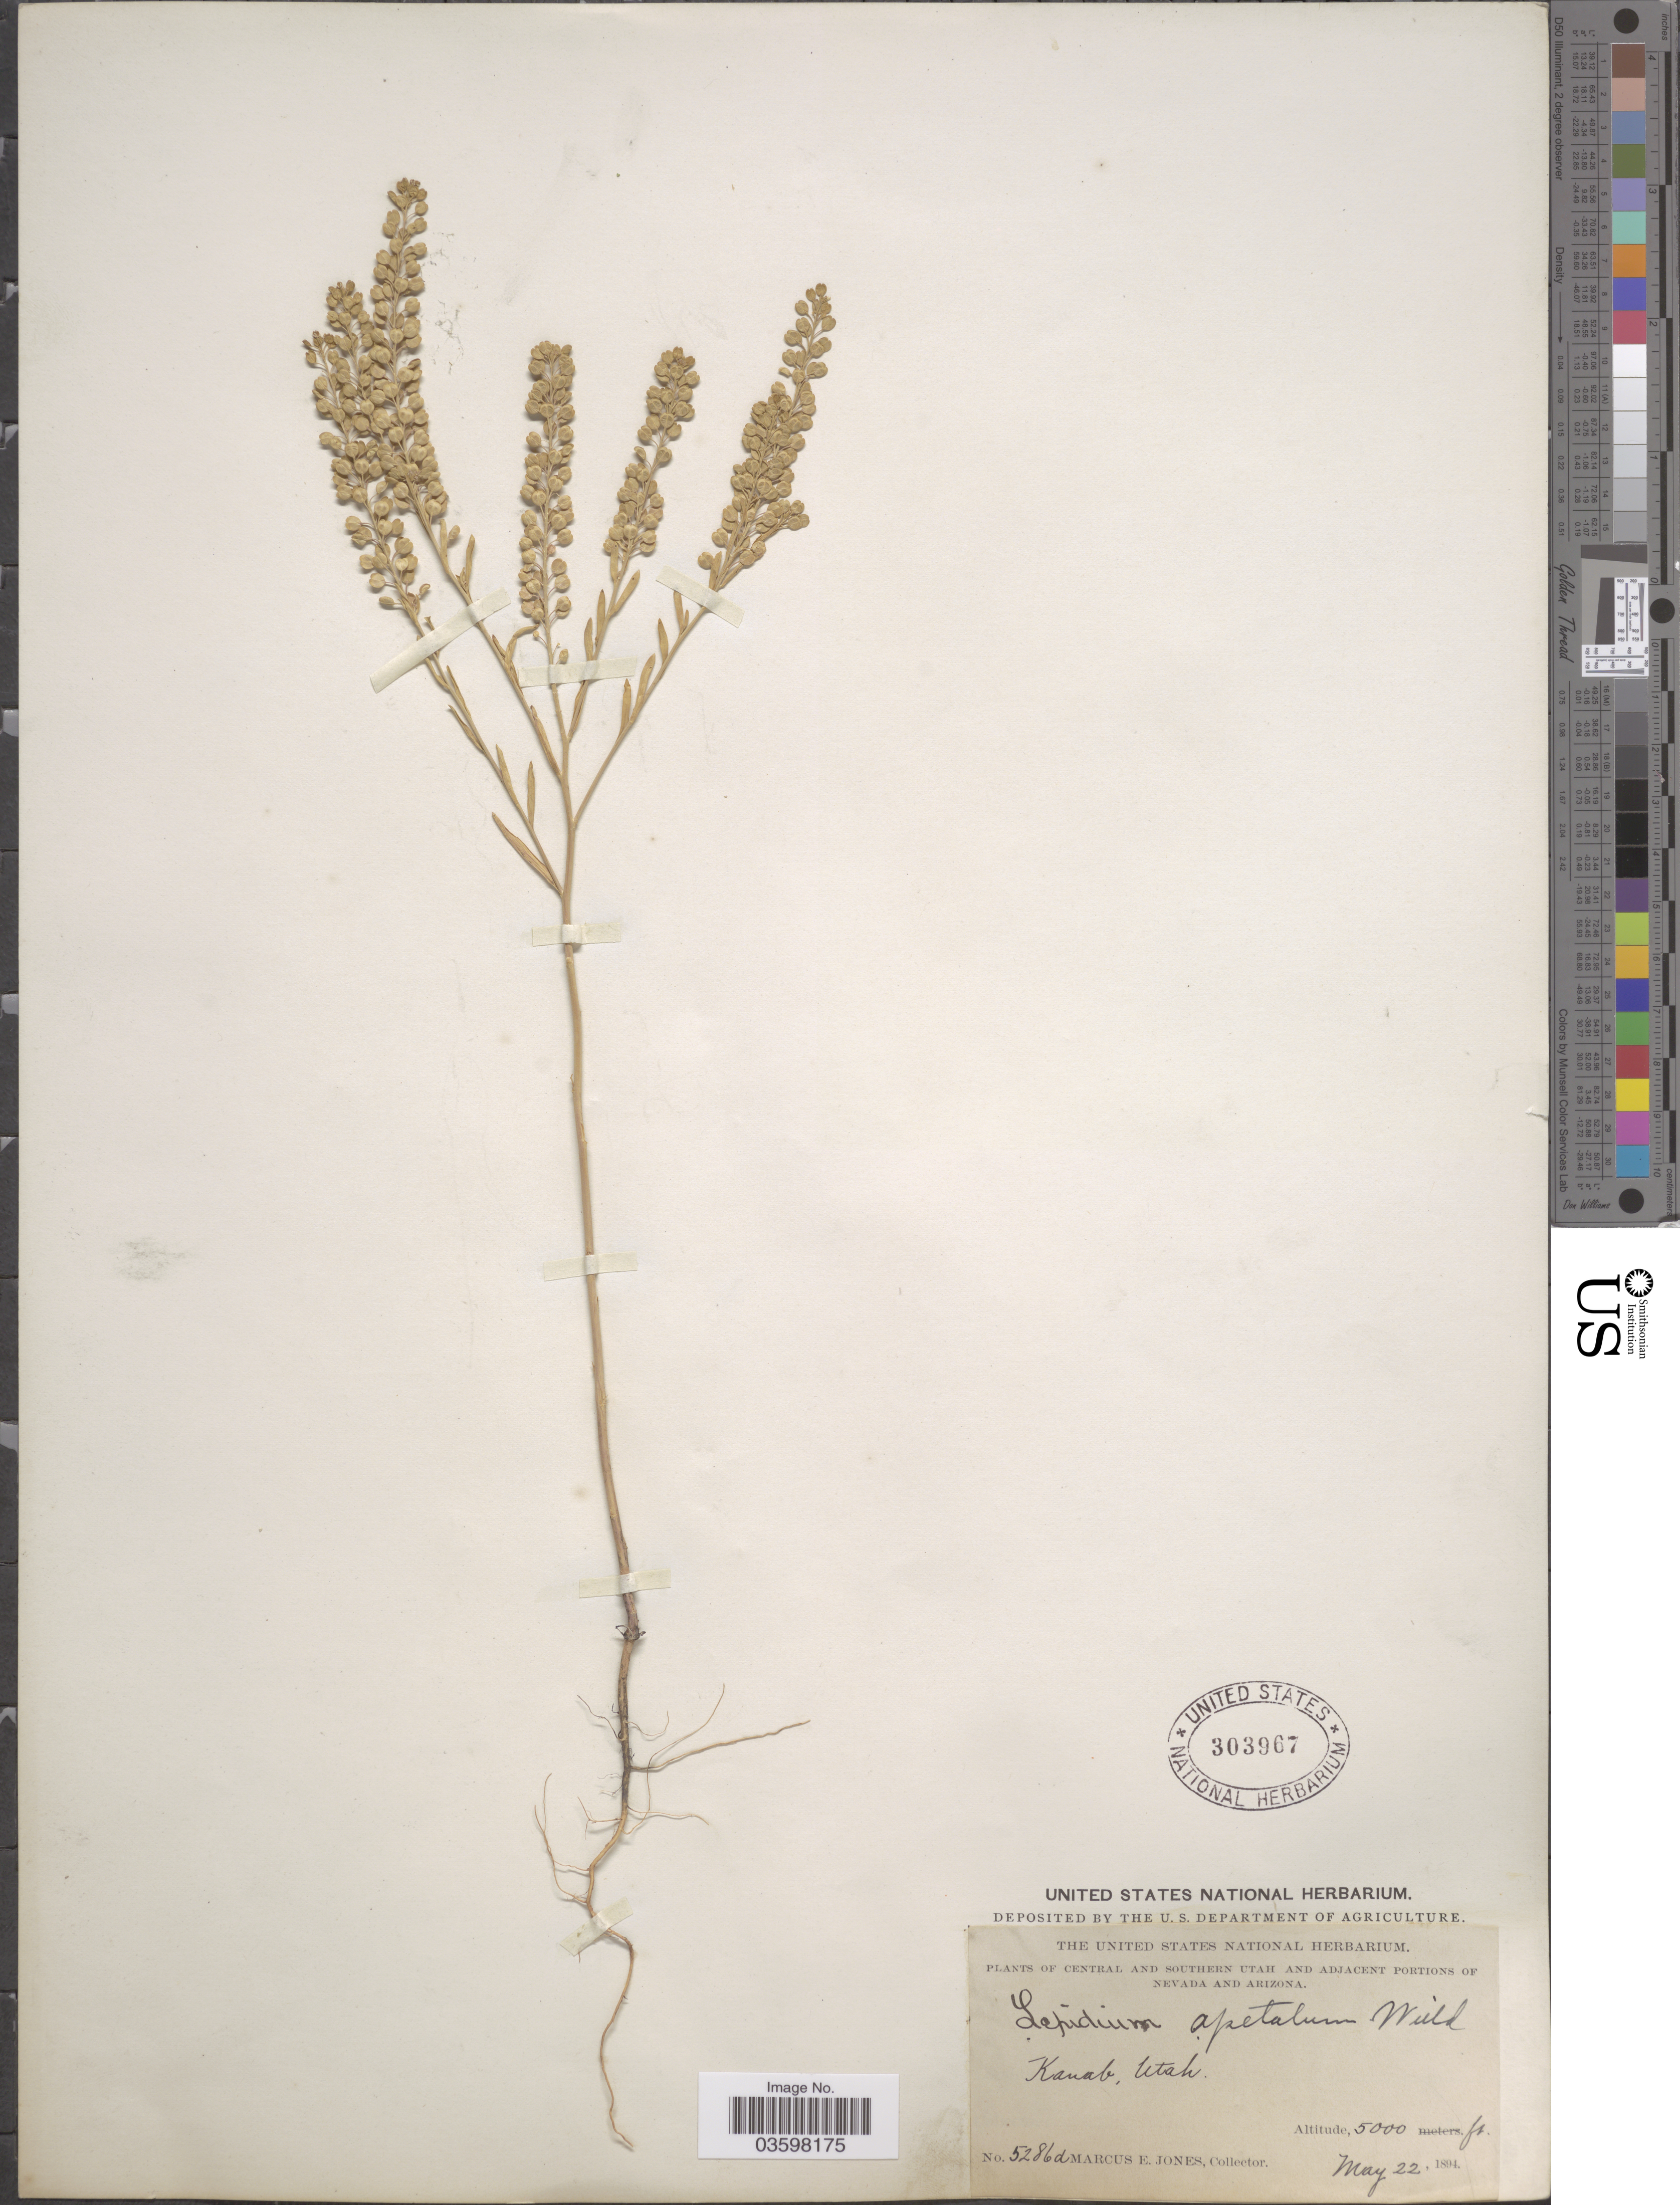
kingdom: Plantae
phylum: Tracheophyta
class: Magnoliopsida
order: Brassicales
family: Brassicaceae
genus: Lepidium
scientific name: Lepidium densiflorum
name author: Schrad.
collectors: M. E. Jones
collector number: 5286d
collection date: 1894-05-22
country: United States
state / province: Utah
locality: Central and southern Utah. Kanab.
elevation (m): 1524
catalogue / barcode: US 303967